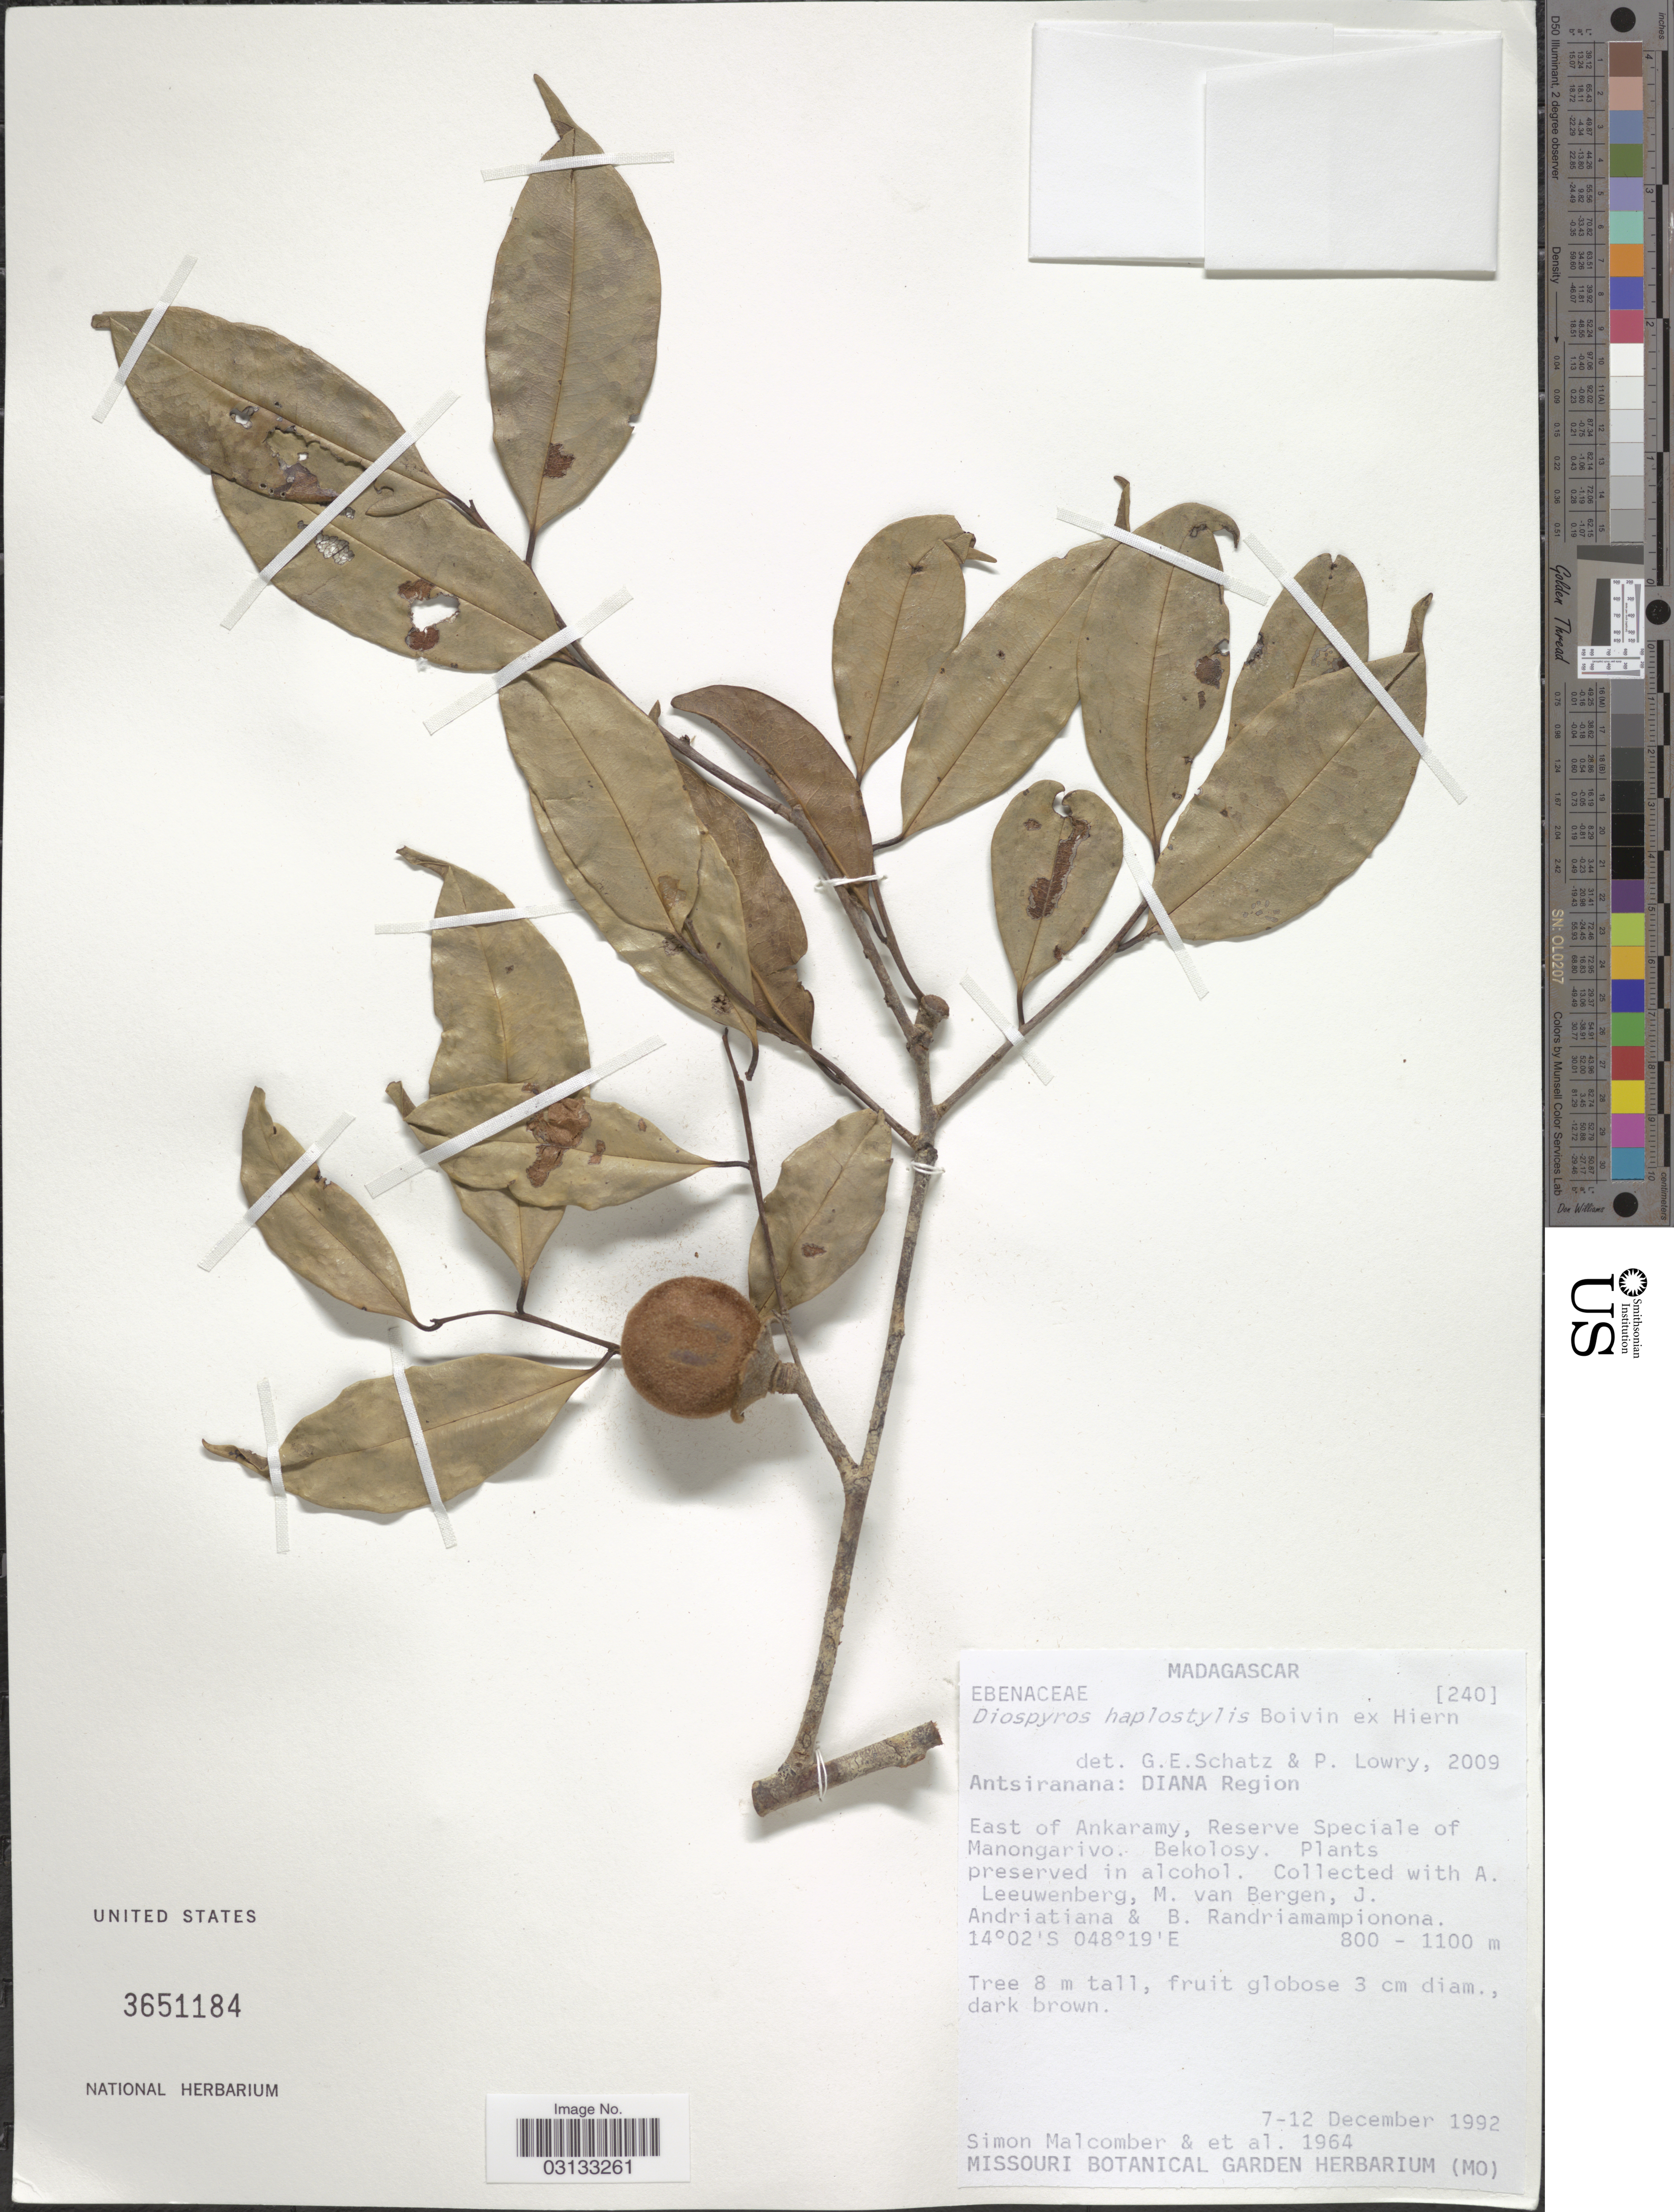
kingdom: Plantae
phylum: Tracheophyta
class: Magnoliopsida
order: Ericales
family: Ebenaceae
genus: Diospyros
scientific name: Diospyros haplostylis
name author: Boivin ex Hiern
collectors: S. T. Malcomber, A. Leeuwenberg, M. van Bergen, J. Andriatiana & B. Randriamampionona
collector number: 1964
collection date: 1992-12-07/1992-12-12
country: Madagascar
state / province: Diana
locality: Diana Region. East of Ankaramy, Reserve Speciale of Manongarivo. Bekolosy.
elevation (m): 800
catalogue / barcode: US 3651184